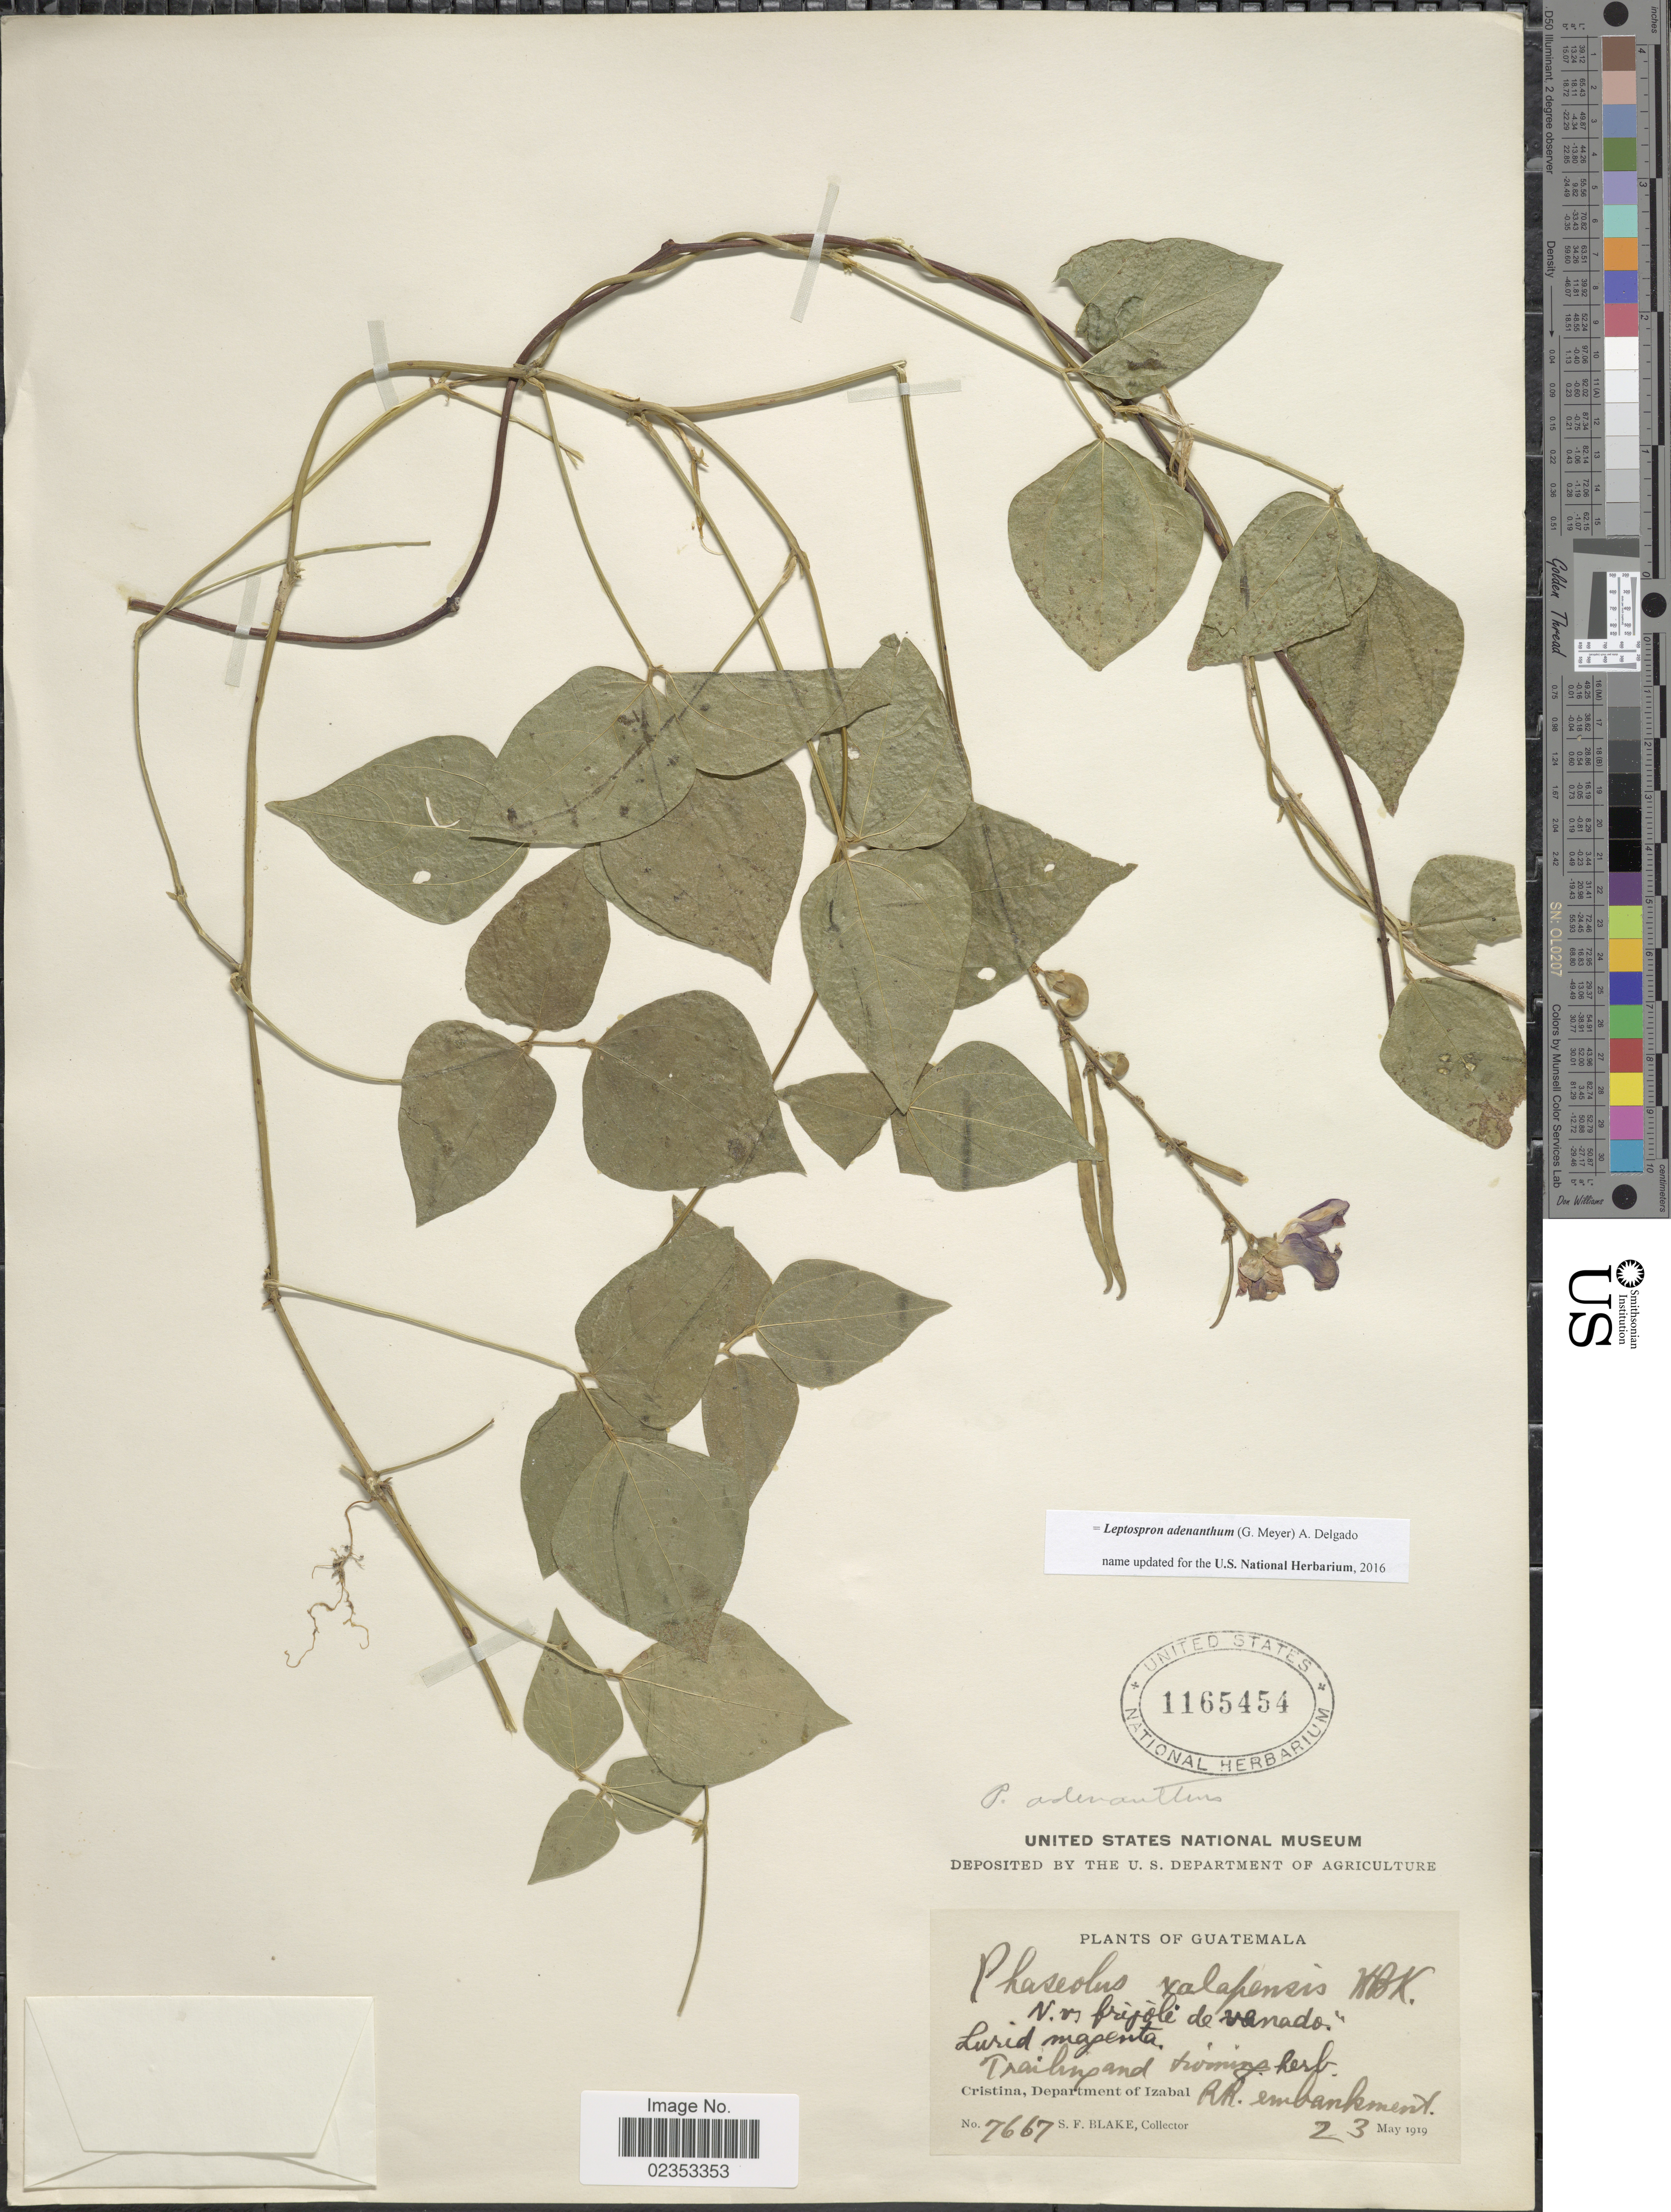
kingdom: Plantae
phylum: Tracheophyta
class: Magnoliopsida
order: Fabales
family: Fabaceae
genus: Leptospron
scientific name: Leptospron adenanthum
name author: (G. Mey.) A. Delgado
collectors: S. Blake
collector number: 7667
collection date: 1919-05-23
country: Guatemala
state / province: Izabal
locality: Trailing, Cristina, RR. embankment.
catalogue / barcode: US 1165454